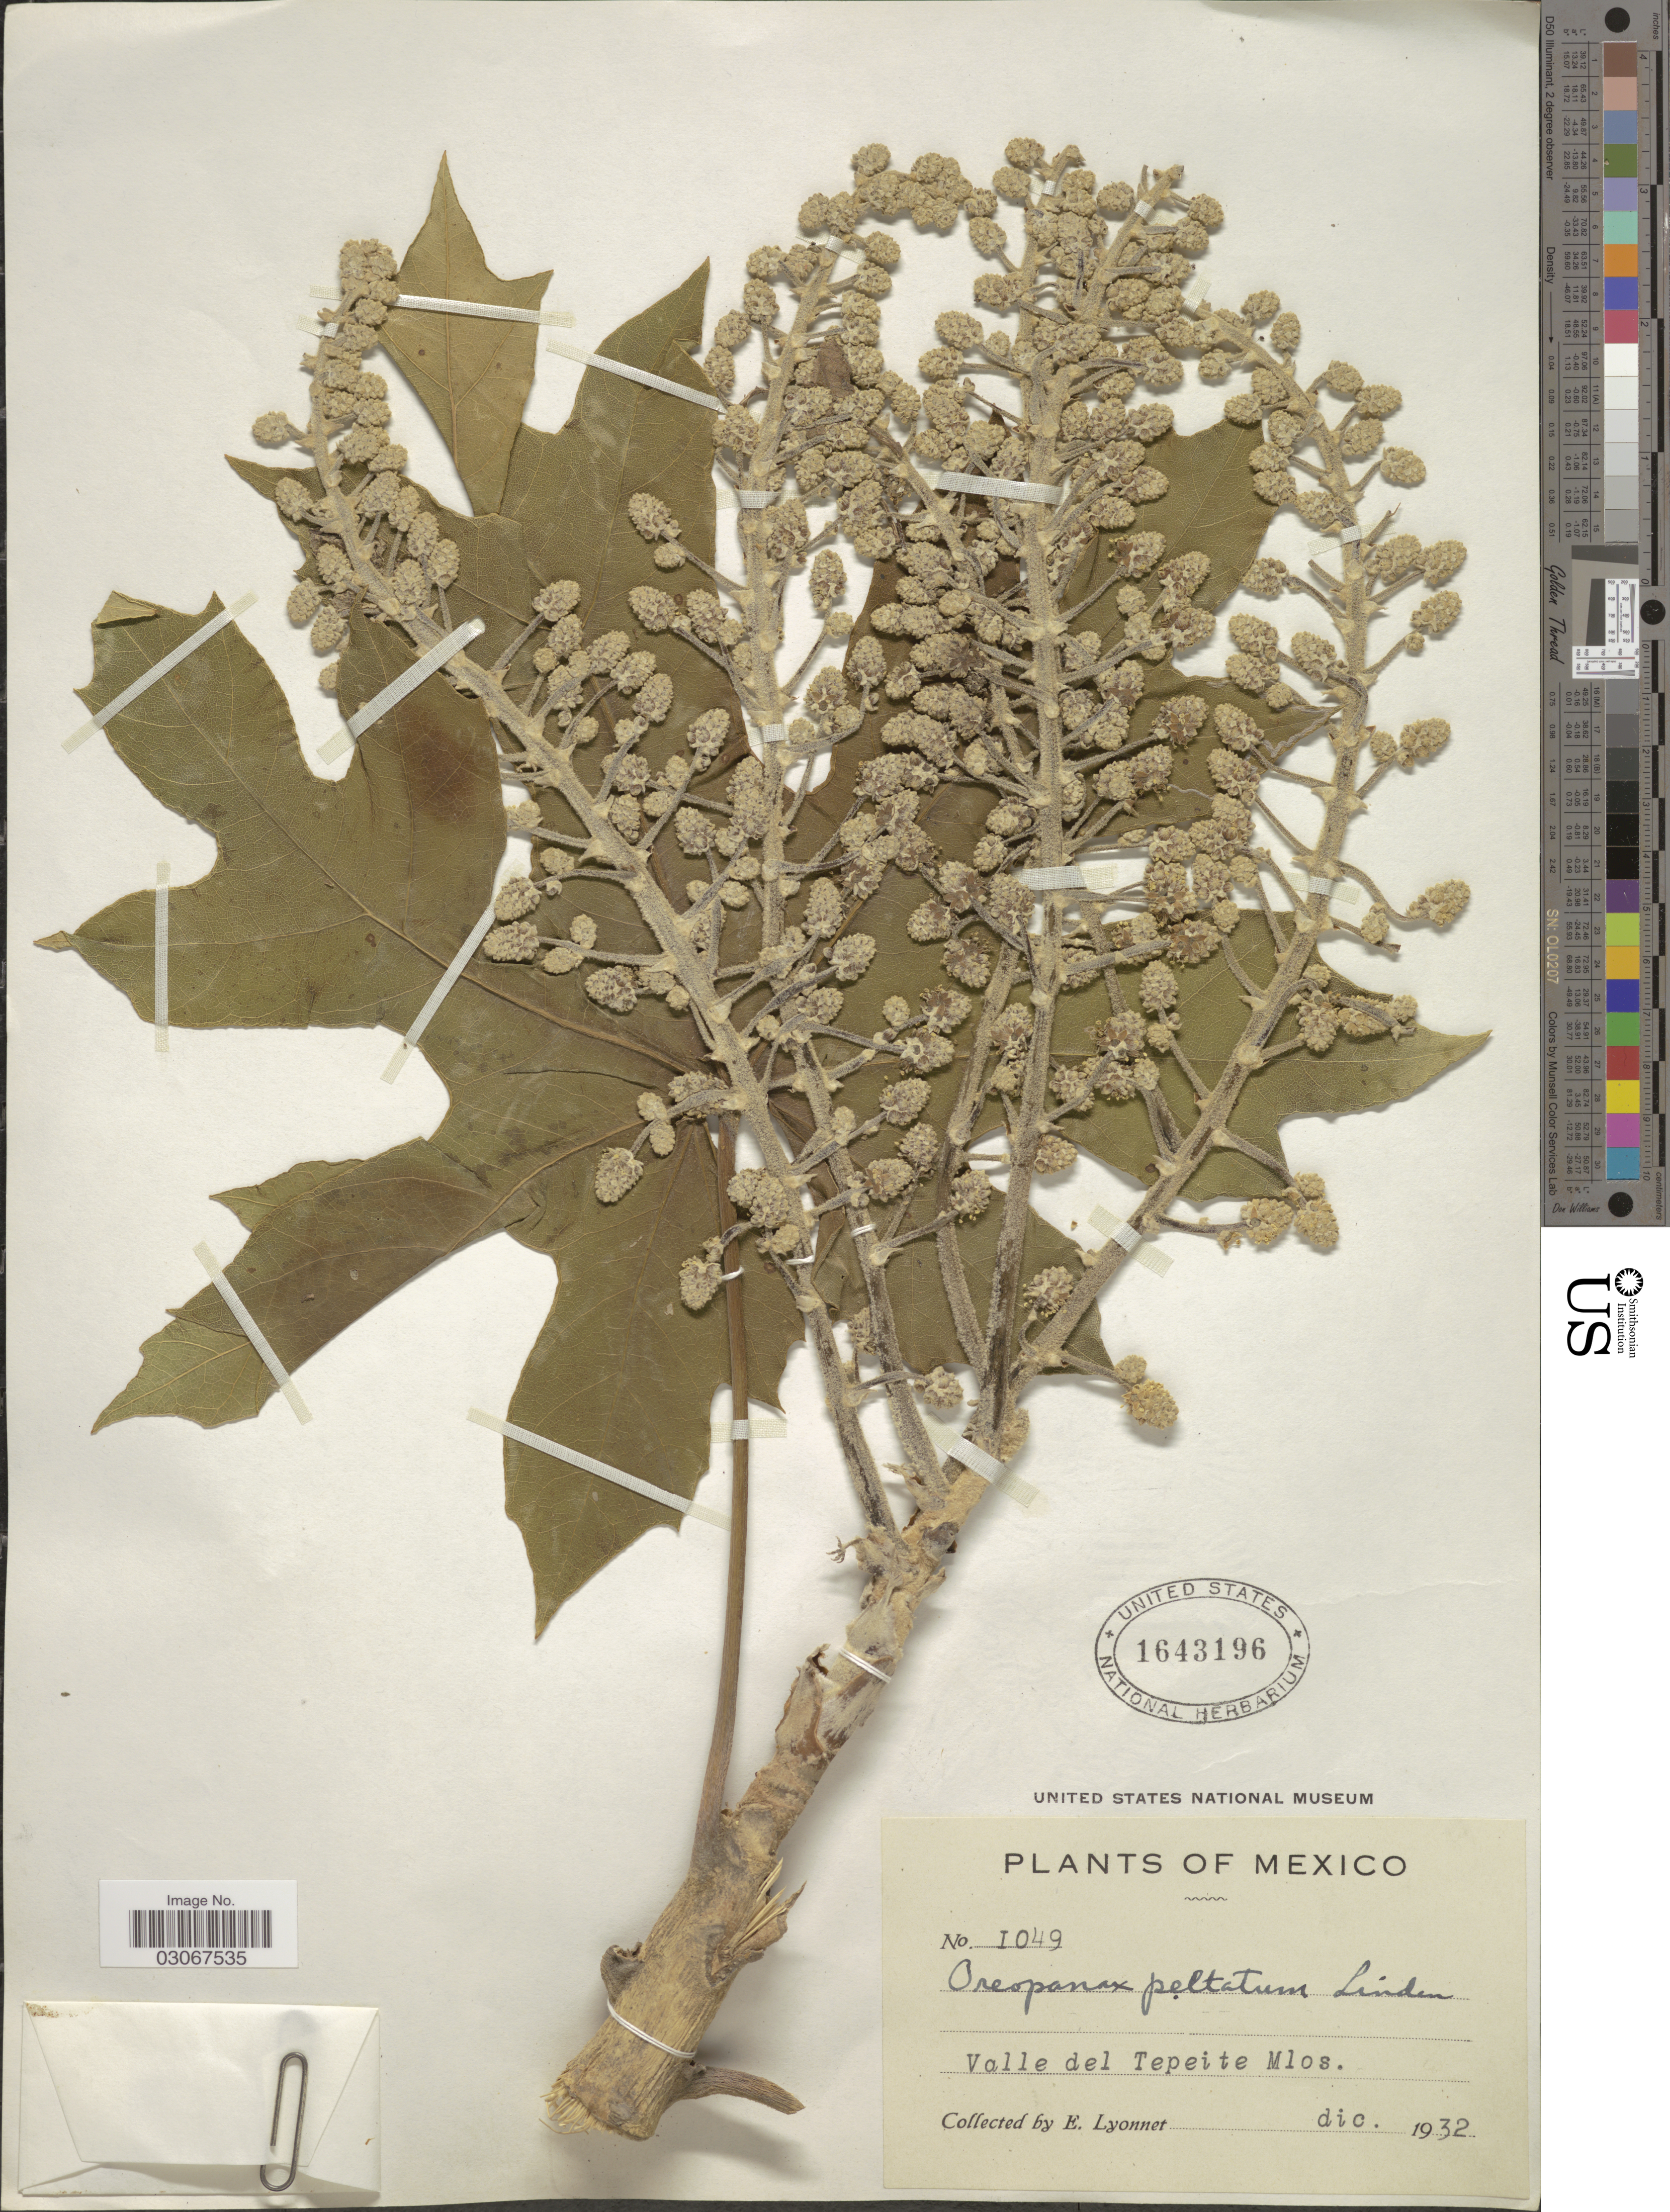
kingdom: Plantae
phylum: Tracheophyta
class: Magnoliopsida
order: Apiales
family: Araliaceae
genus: Oreopanax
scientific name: Oreopanax peltatus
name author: Linden ex Regel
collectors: E. Lyonnet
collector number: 1049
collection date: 1932-12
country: Mexico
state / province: Morelos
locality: Valle del Tepeite Mlos.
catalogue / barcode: US 1643196